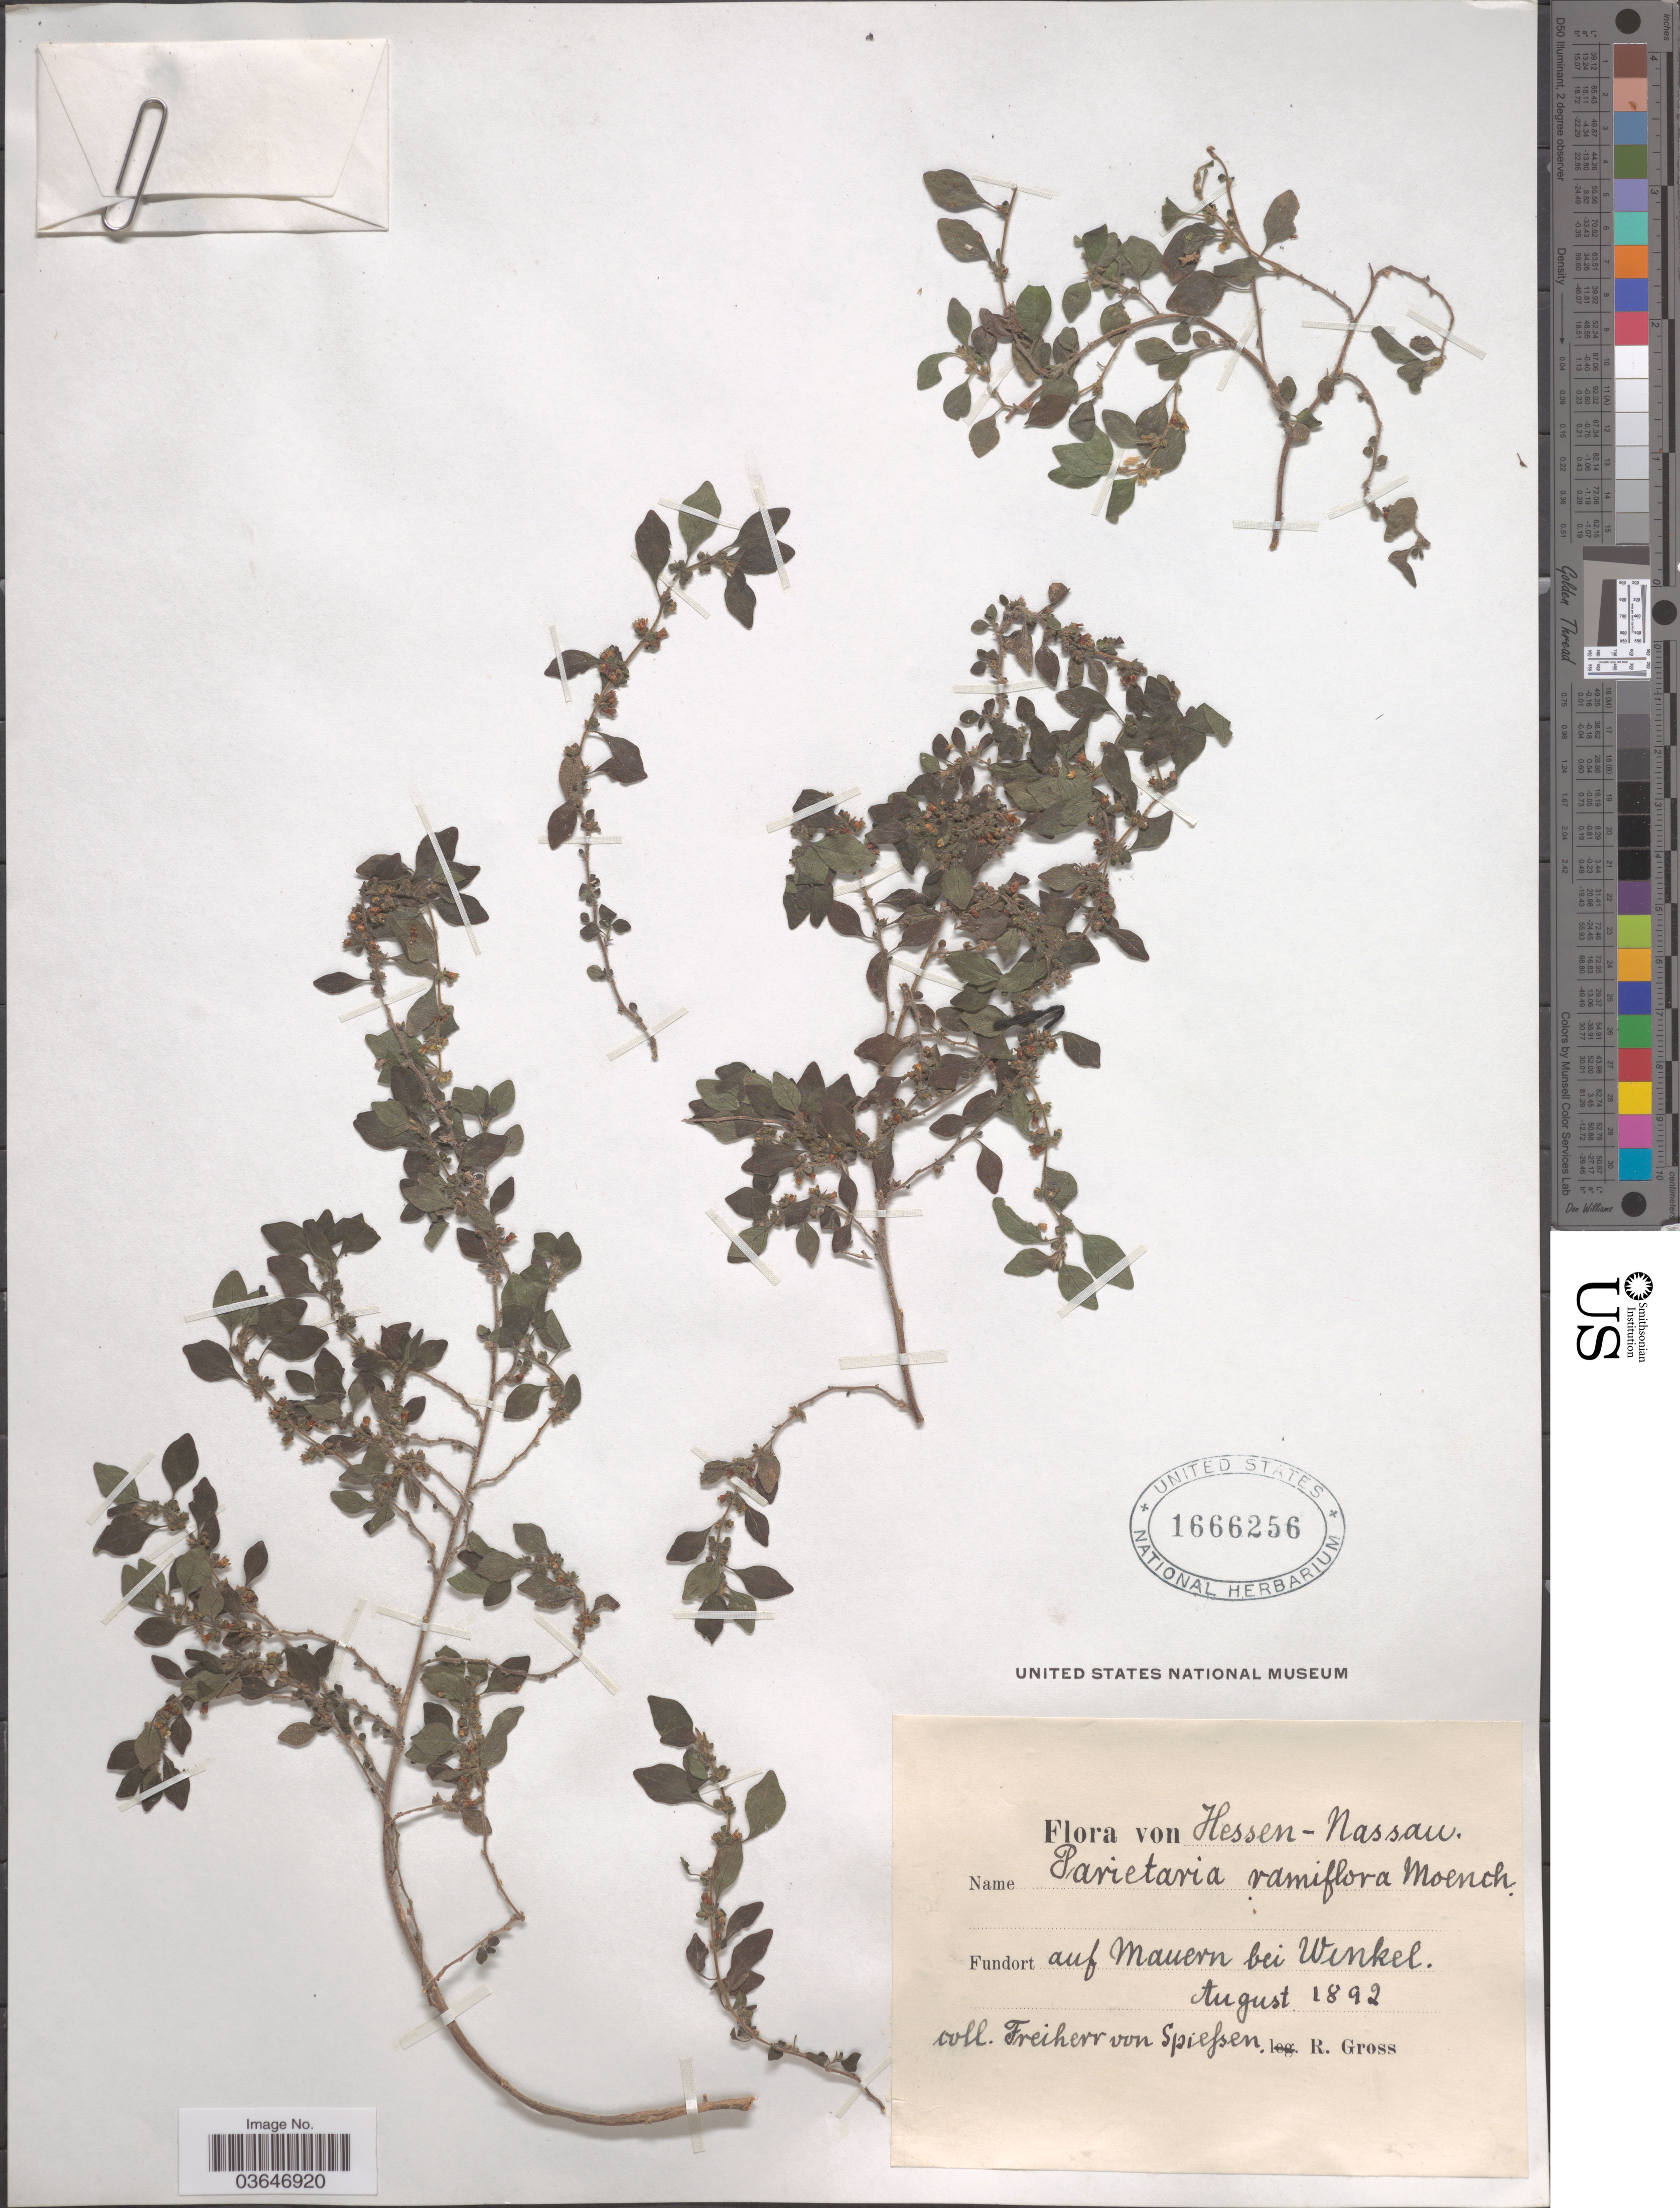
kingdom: Plantae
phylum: Tracheophyta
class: Magnoliopsida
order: Rosales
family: Urticaceae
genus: Parietaria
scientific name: Parietaria ramiflora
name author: Moench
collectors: von Spiessen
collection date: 1892-08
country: Germany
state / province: Hesse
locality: Hessen-Nassau. Auf Mauern bei Winkel.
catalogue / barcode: US 1666256